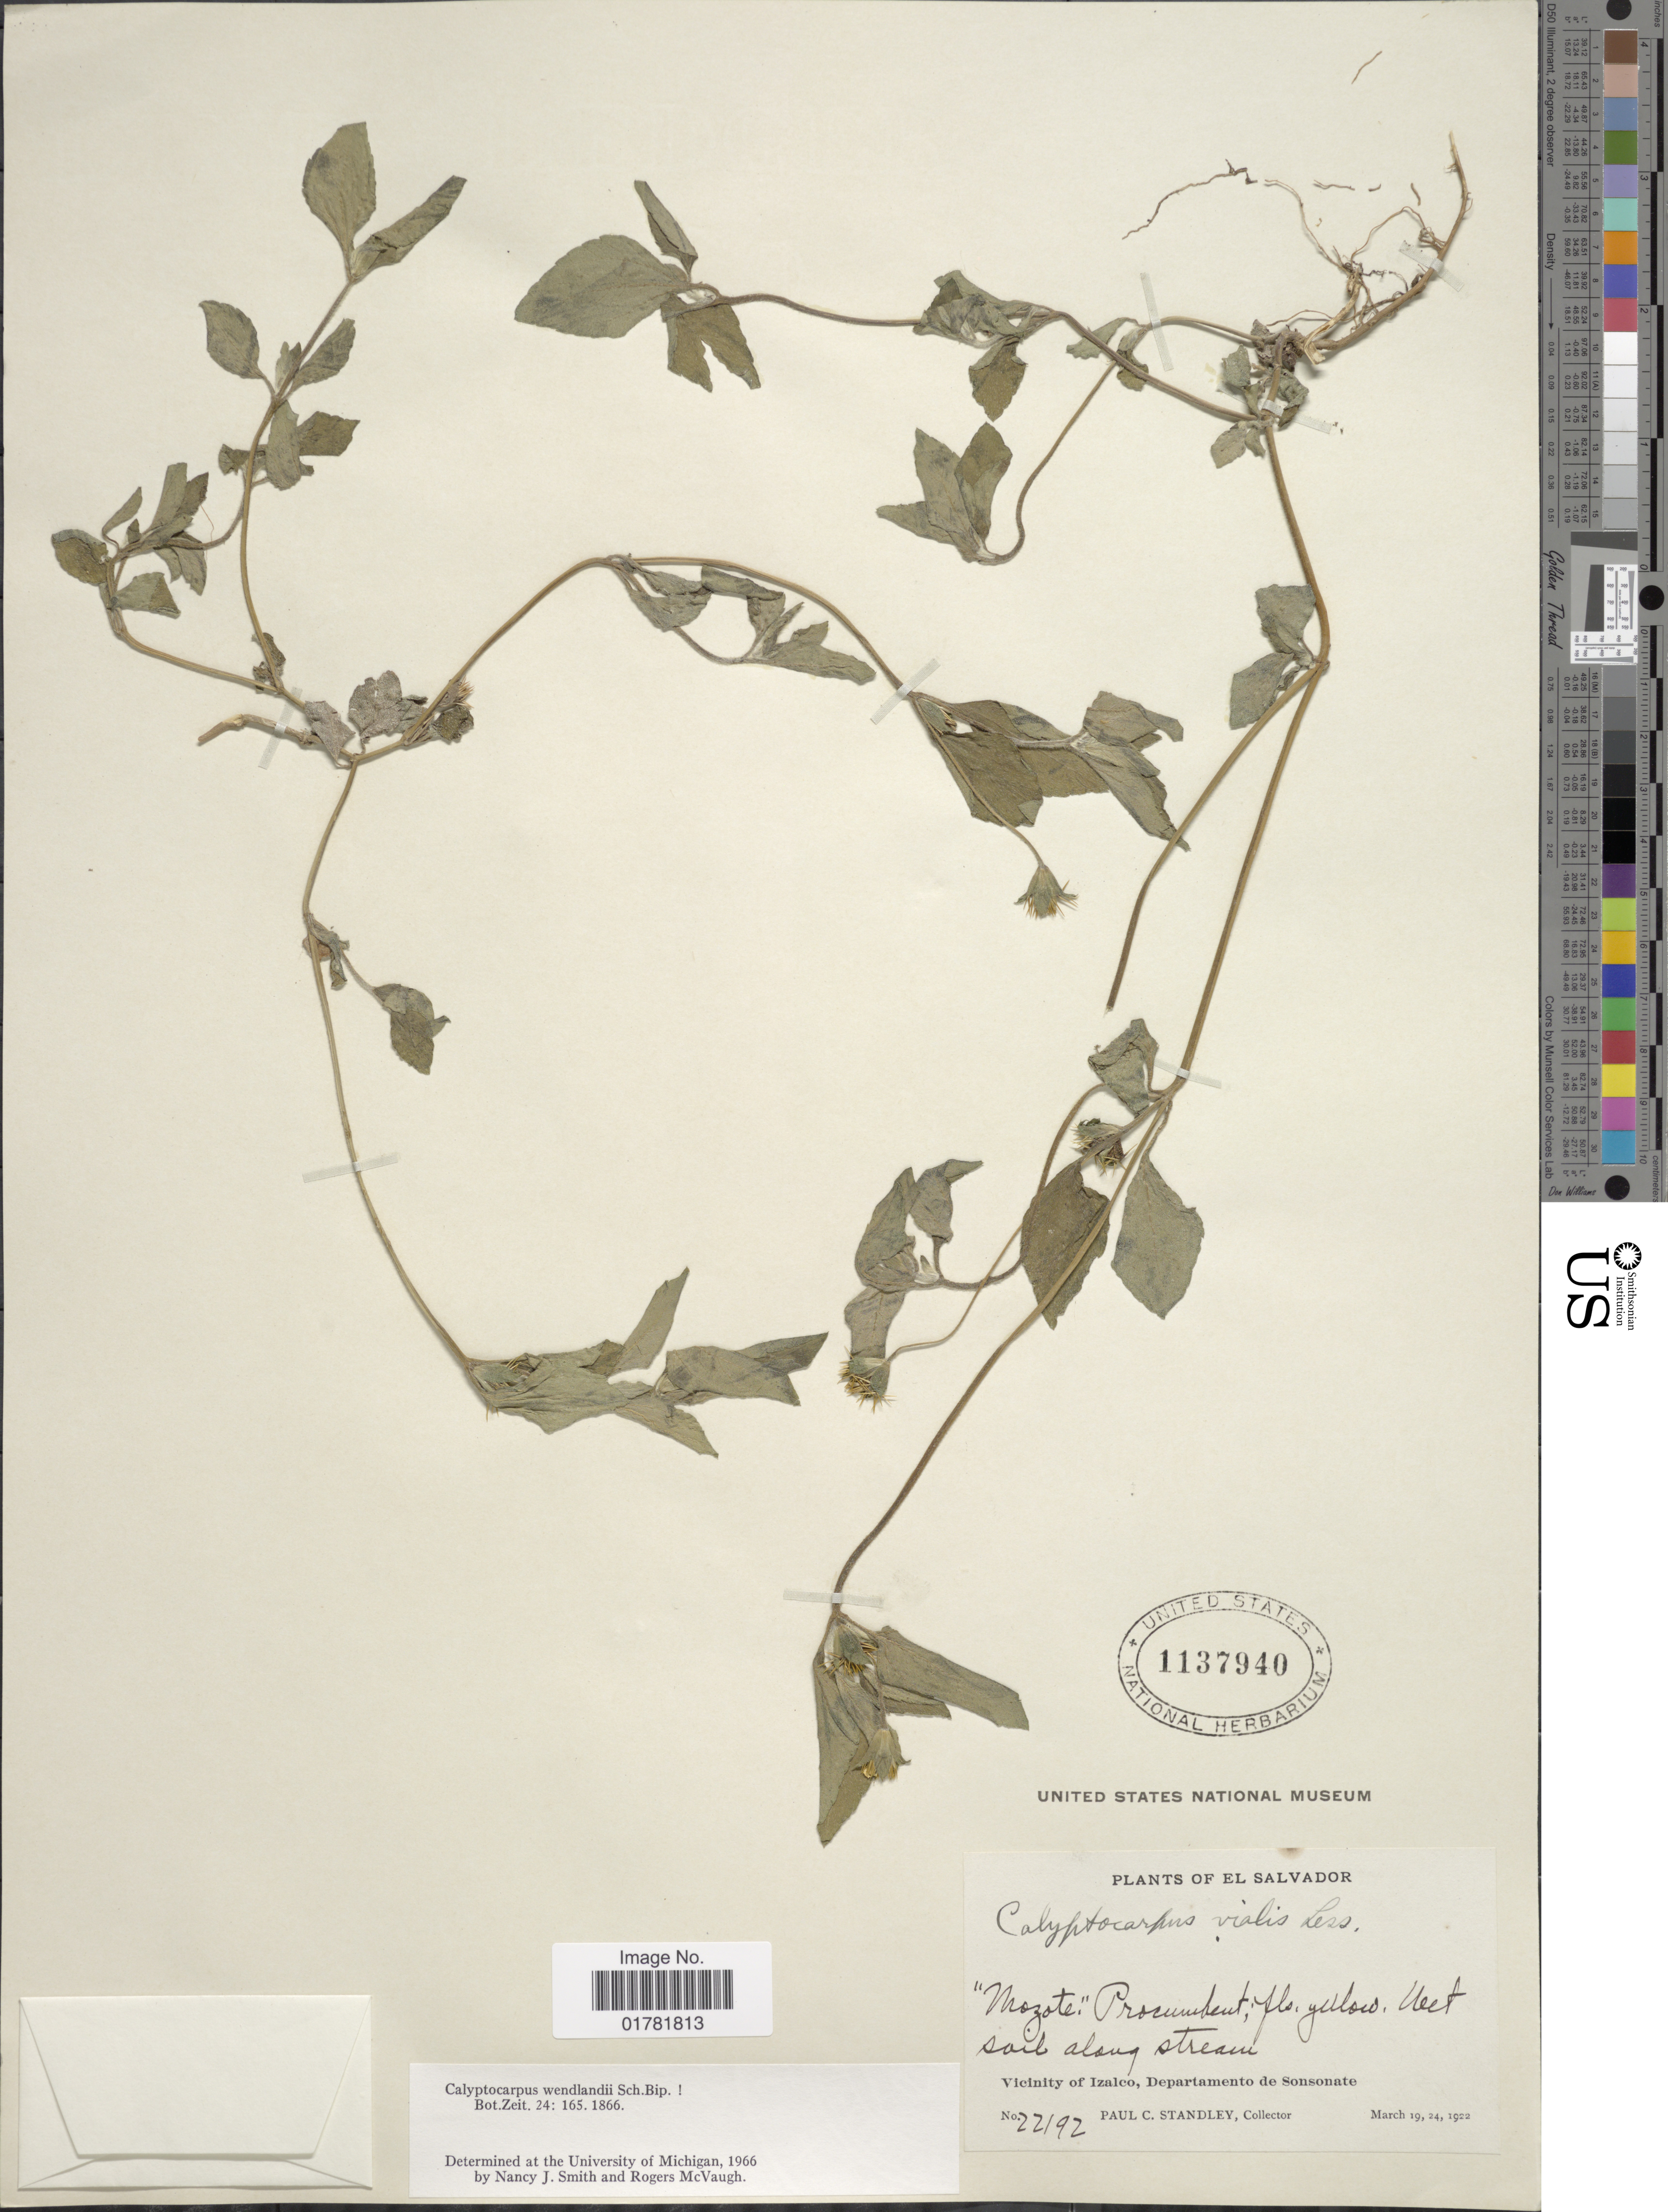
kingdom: Plantae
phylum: Tracheophyta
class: Magnoliopsida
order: Asterales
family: Asteraceae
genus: Calyptocarpus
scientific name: Calyptocarpus wendlandii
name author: Sch. Bip.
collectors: P. C. Standley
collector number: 22192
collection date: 1922-03-19/1922-03-24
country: El Salvador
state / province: Sonsonate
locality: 'Mozote', soil along stream, Vicinity of Izalco, Departamento de Sonsonate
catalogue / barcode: US 1137940